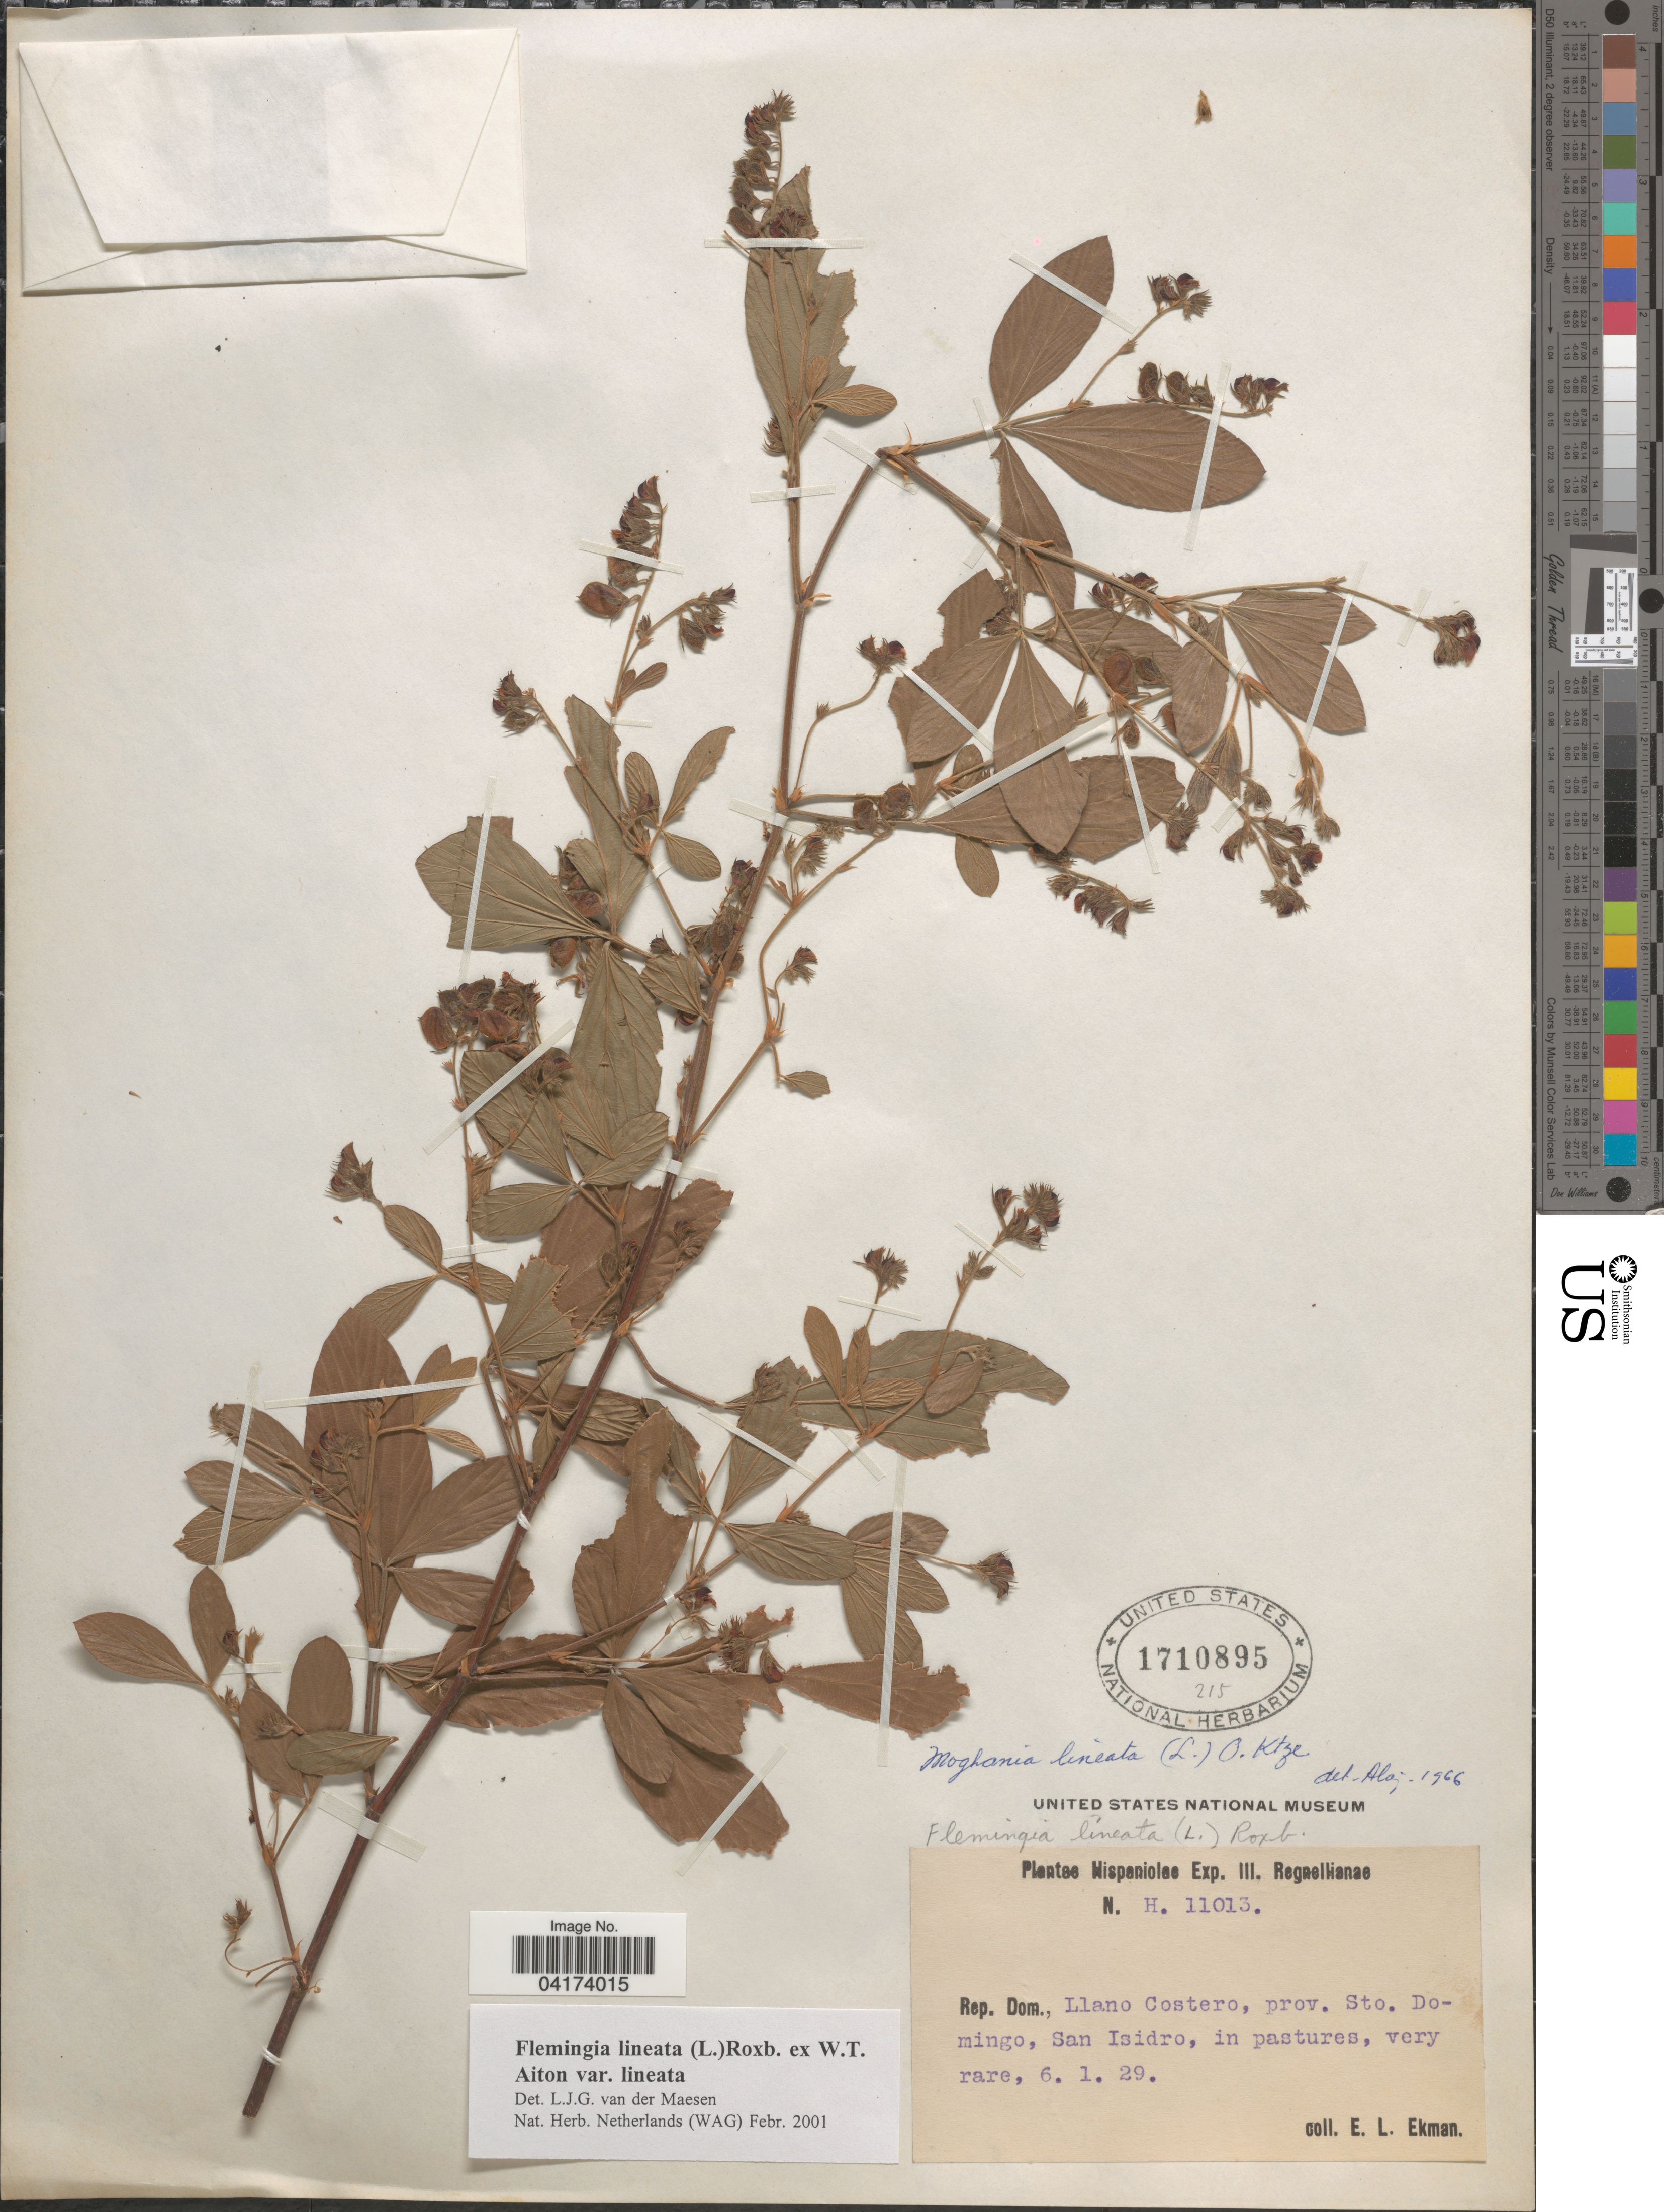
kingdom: Plantae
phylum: Tracheophyta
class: Magnoliopsida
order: Fabales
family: Fabaceae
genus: Flemingia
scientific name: Flemingia lineata var. lineata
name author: (L.) Roxb.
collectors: E. L. Ekman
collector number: H.11013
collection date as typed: Transcribed d/m/y: 6/1/29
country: Dominican Republic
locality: Hispanioles Exp. III. Rep. Dom., prov. Sto. Domingo, Llano Costero, San Isidro.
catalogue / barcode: US 1710895